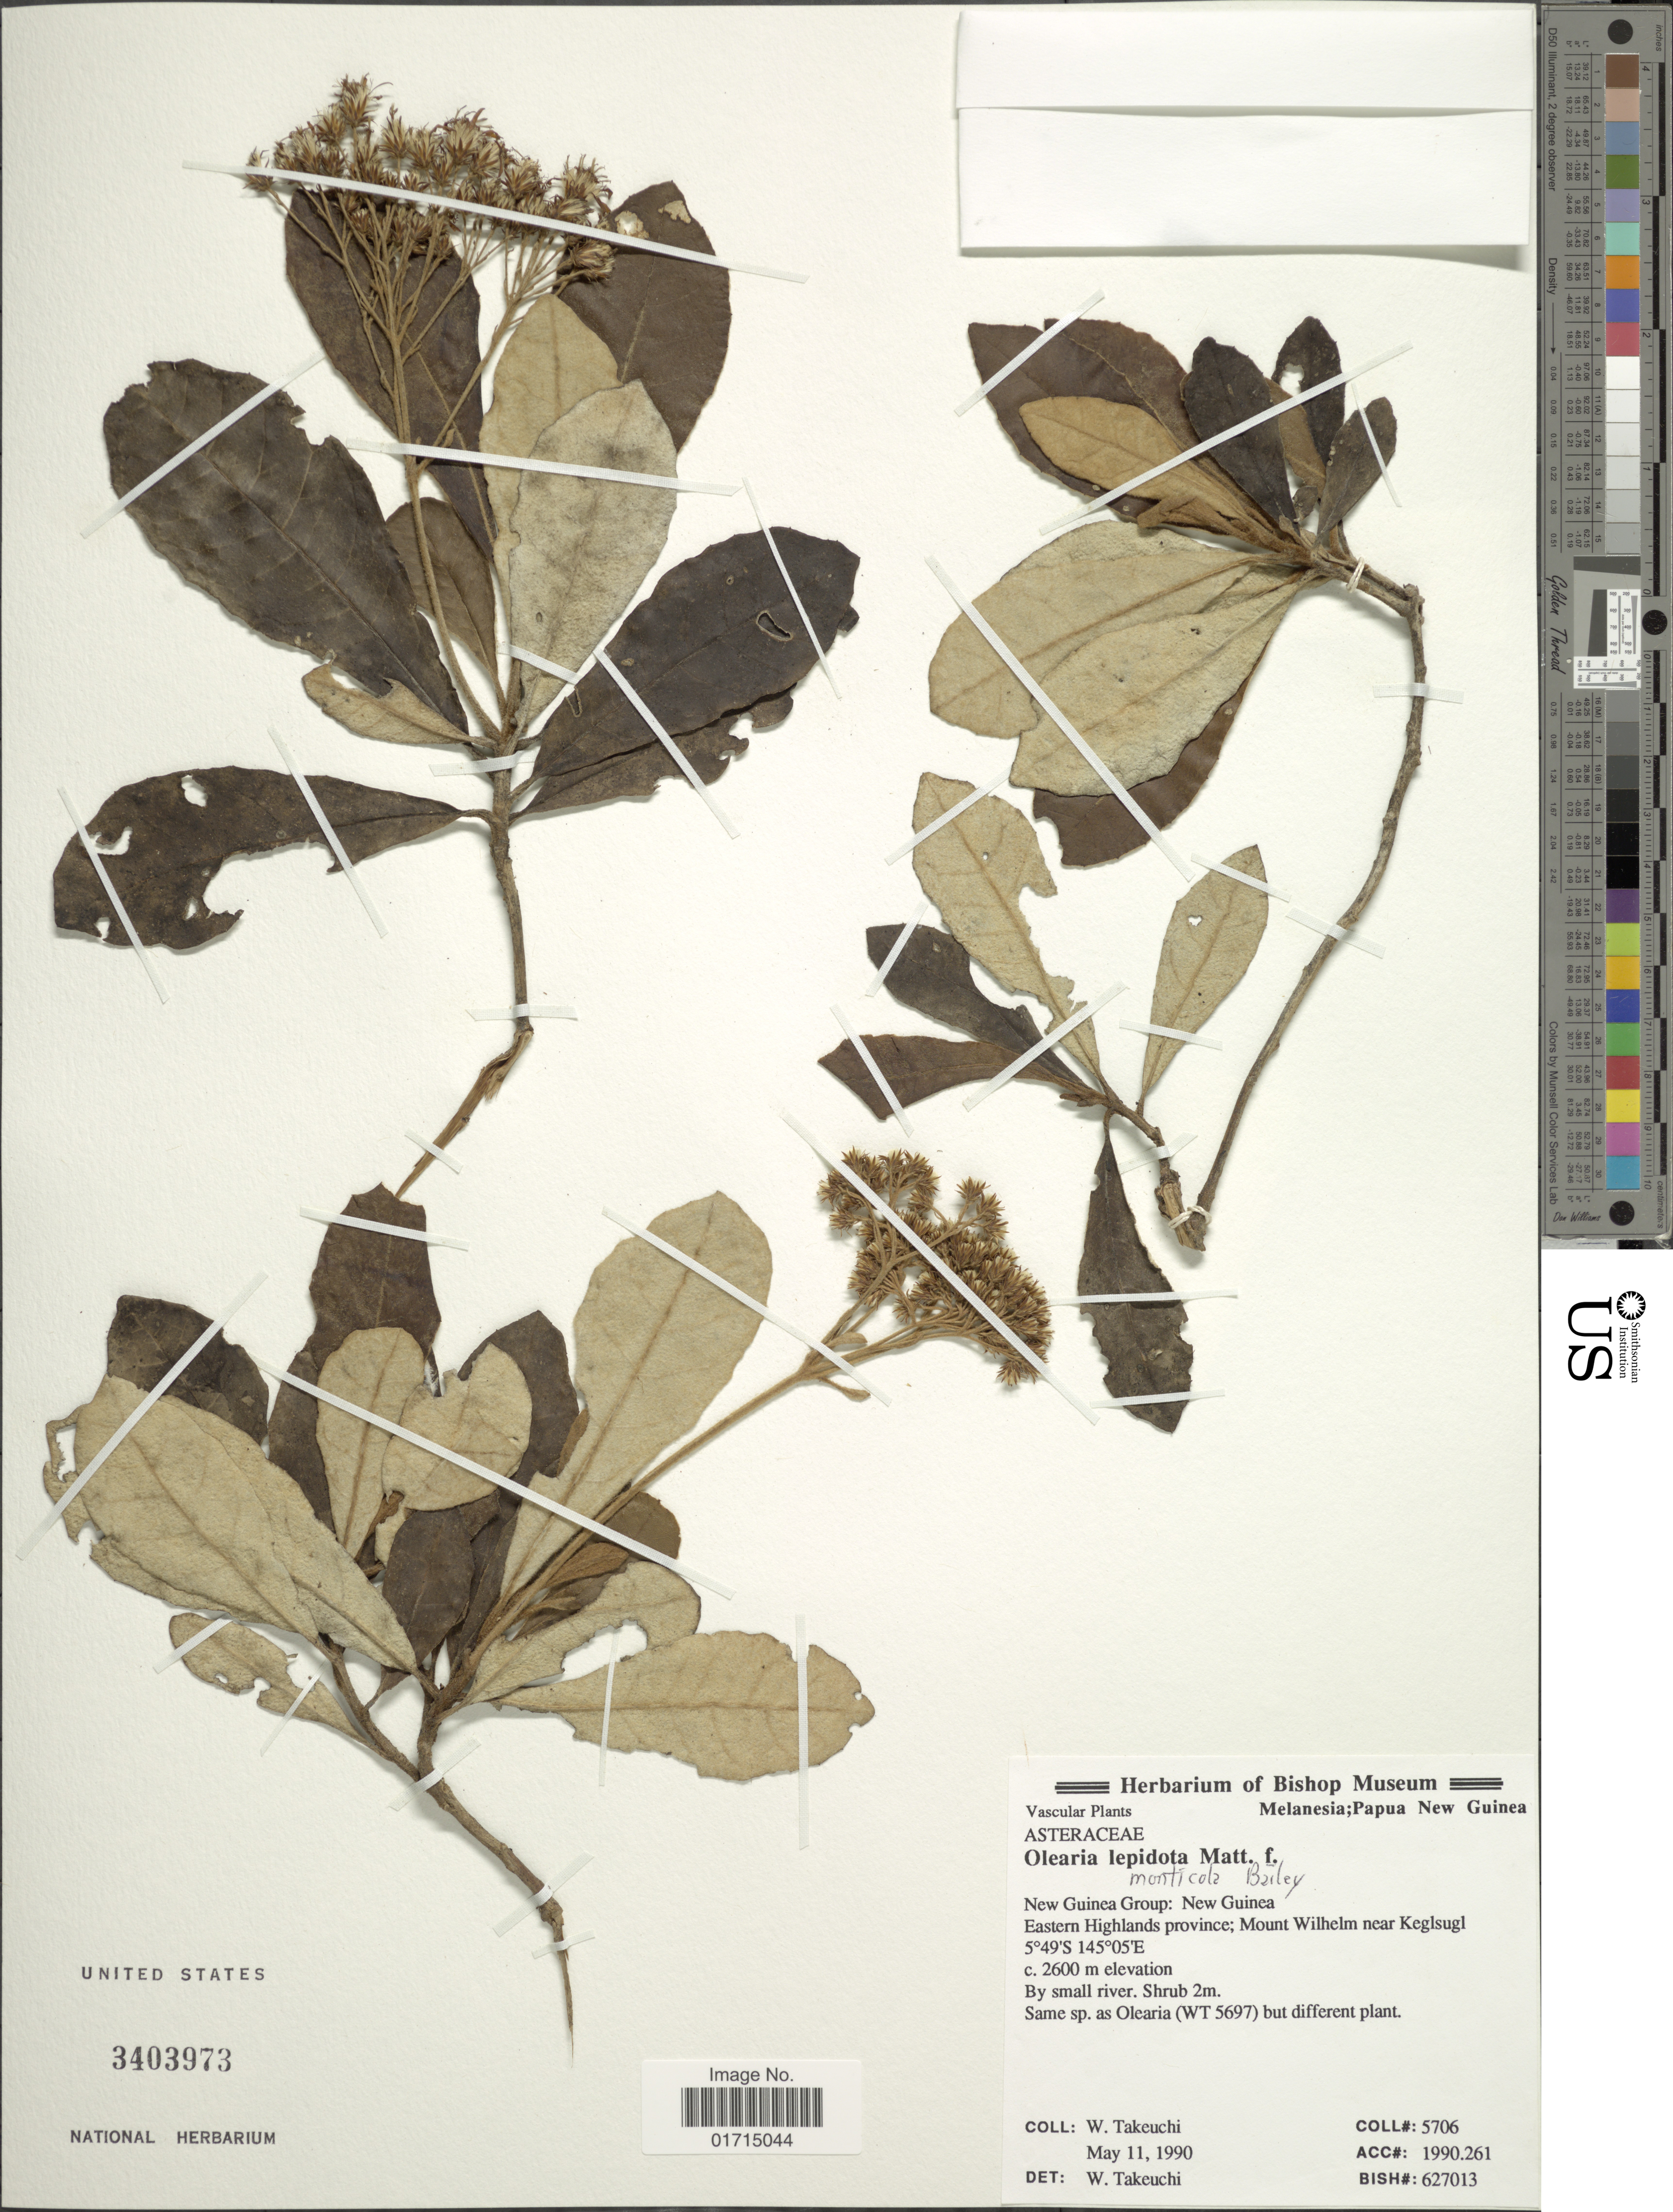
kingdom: Plantae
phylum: Tracheophyta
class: Magnoliopsida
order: Asterales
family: Asteraceae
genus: Olearia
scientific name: Olearia monticola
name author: F.M. Bailey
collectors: W. Takeuchi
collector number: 5706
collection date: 1990-05-11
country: Papua New Guinea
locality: New Guinea Group. New Guinea. Eastern Highlands province; Mount Wilhelm near Keglsugl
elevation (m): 2600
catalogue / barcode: US 3403973